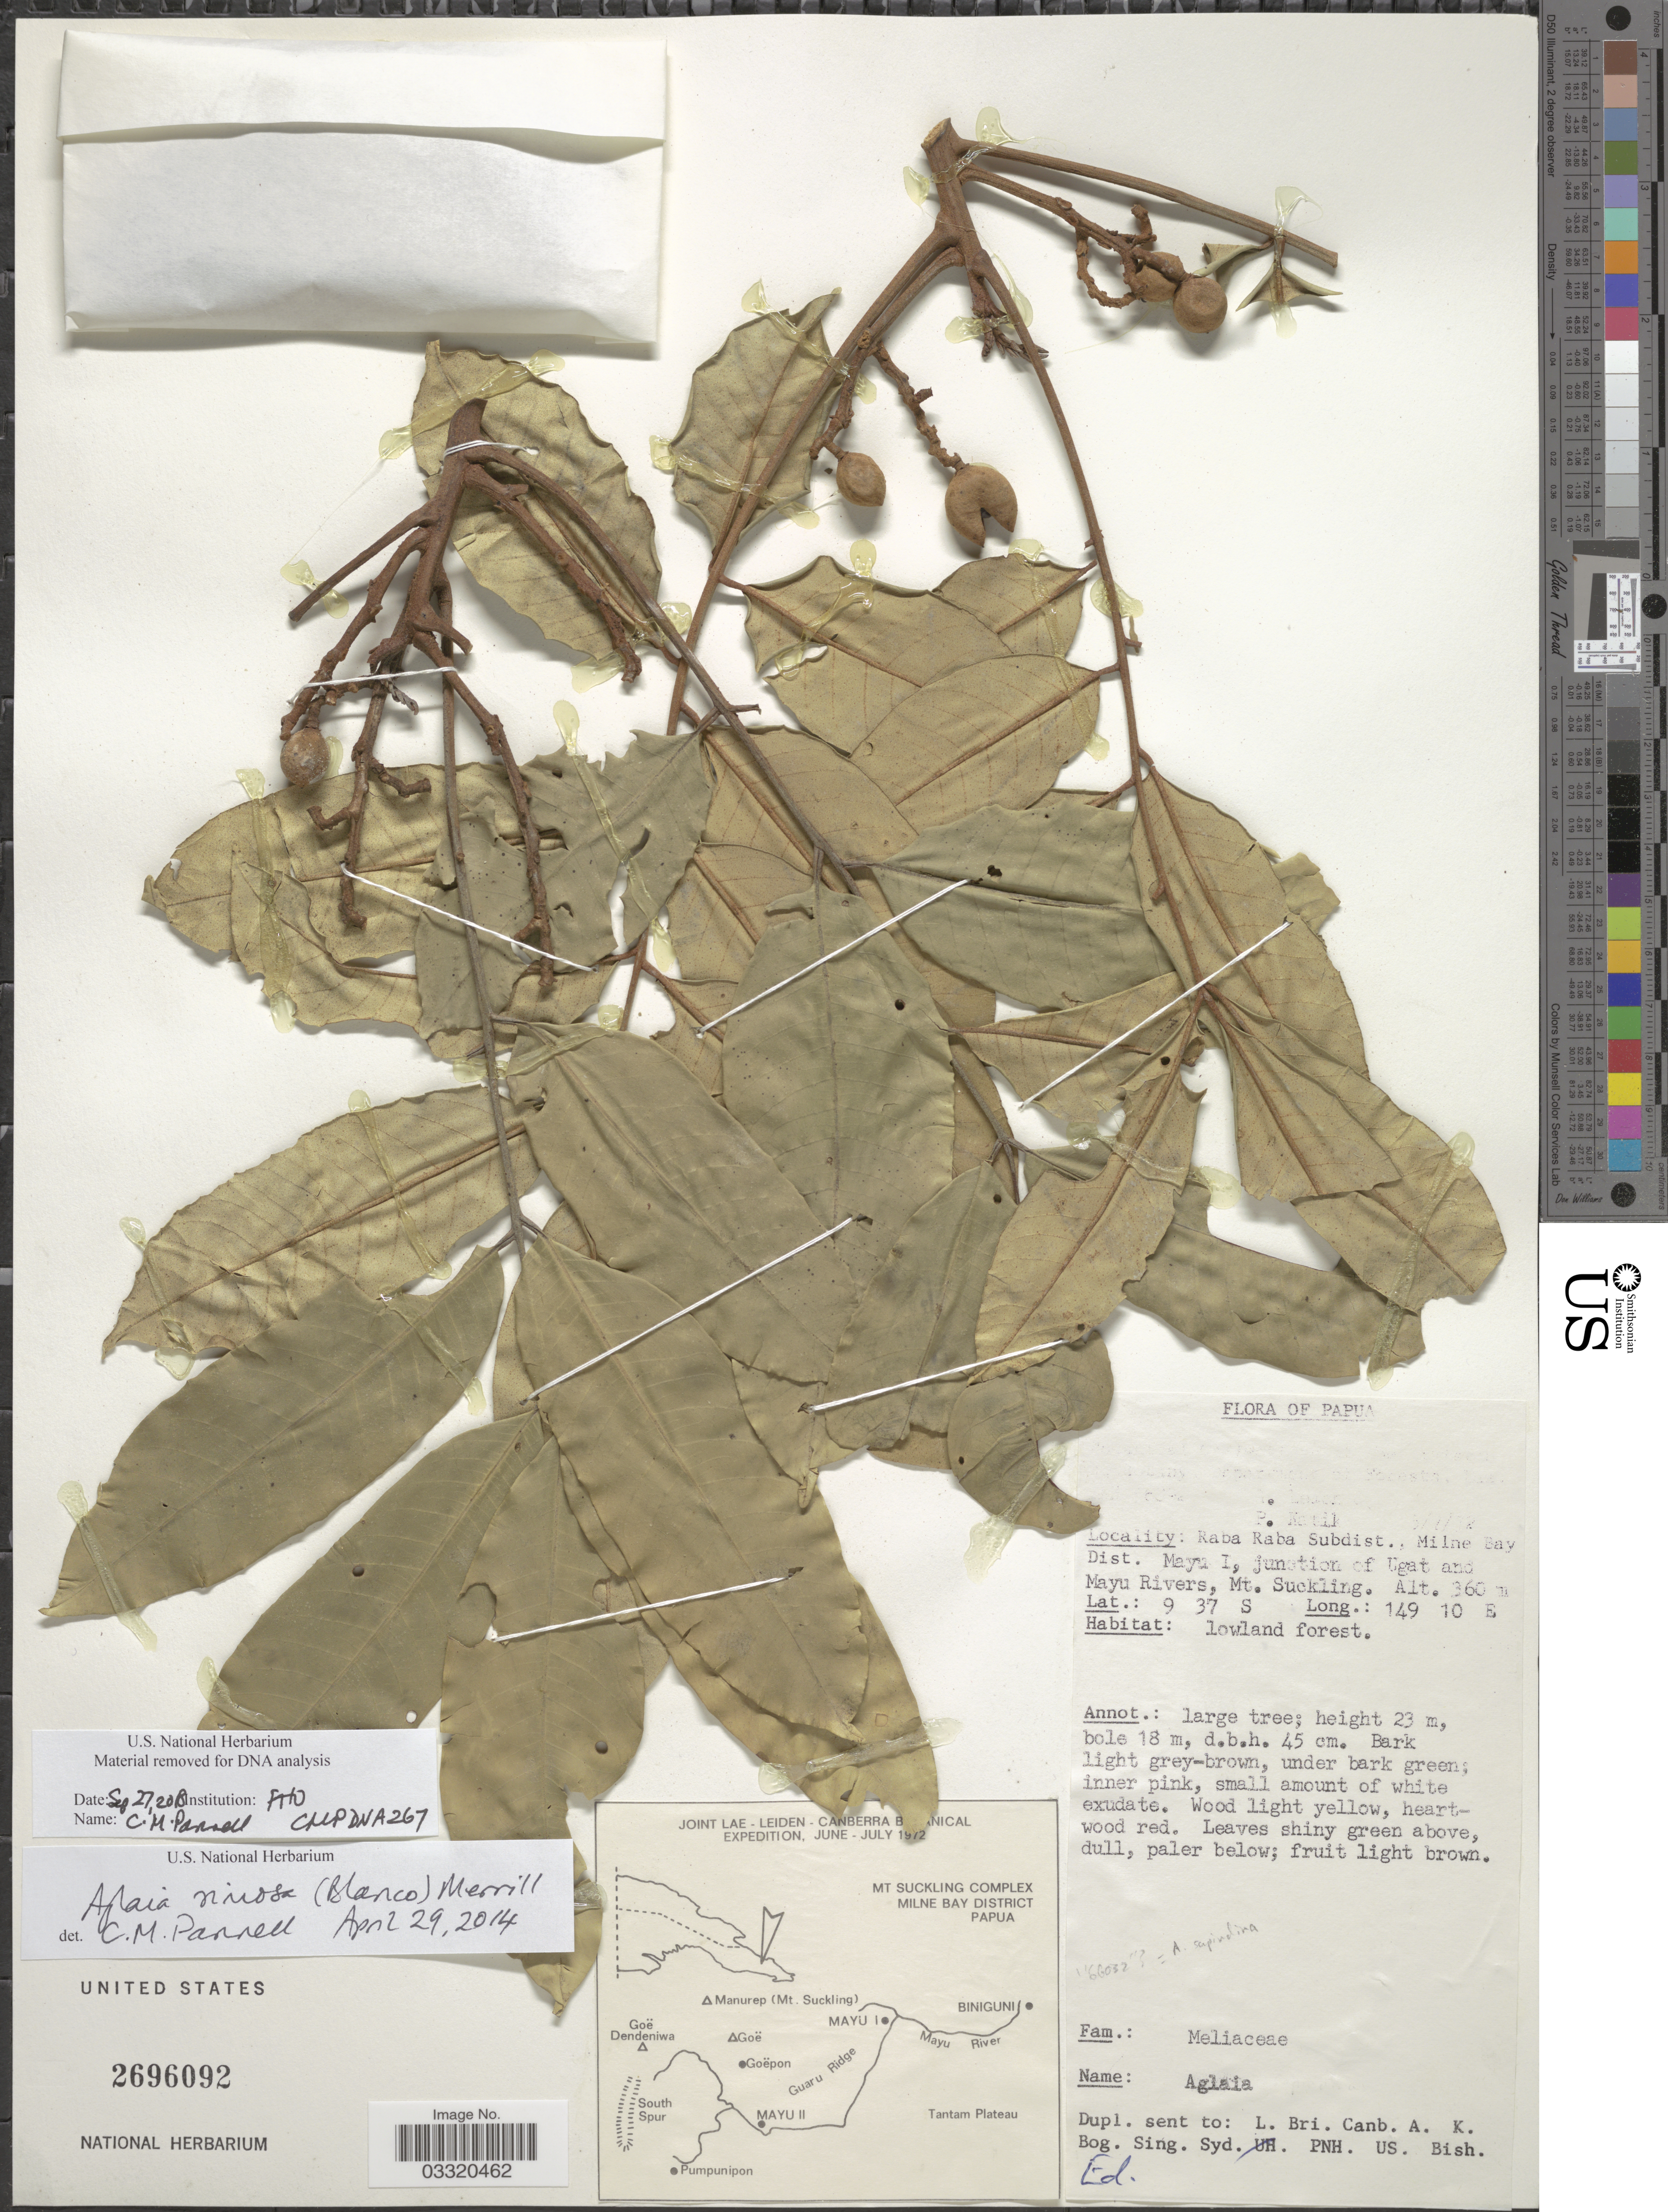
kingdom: Plantae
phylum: Tracheophyta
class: Magnoliopsida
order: Sapindales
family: Meliaceae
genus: Aglaia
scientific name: Aglaia rimosa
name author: (Blanco) Merr.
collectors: Collector illegible & P. Katik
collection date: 1972-07-03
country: Papua New Guinea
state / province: Milne Bay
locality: Papua. Raba Raba Subdist. Mayu I, junction of Ugat and Mayu Rivers, Mt. Suckling.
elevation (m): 360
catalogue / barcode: US 2696092